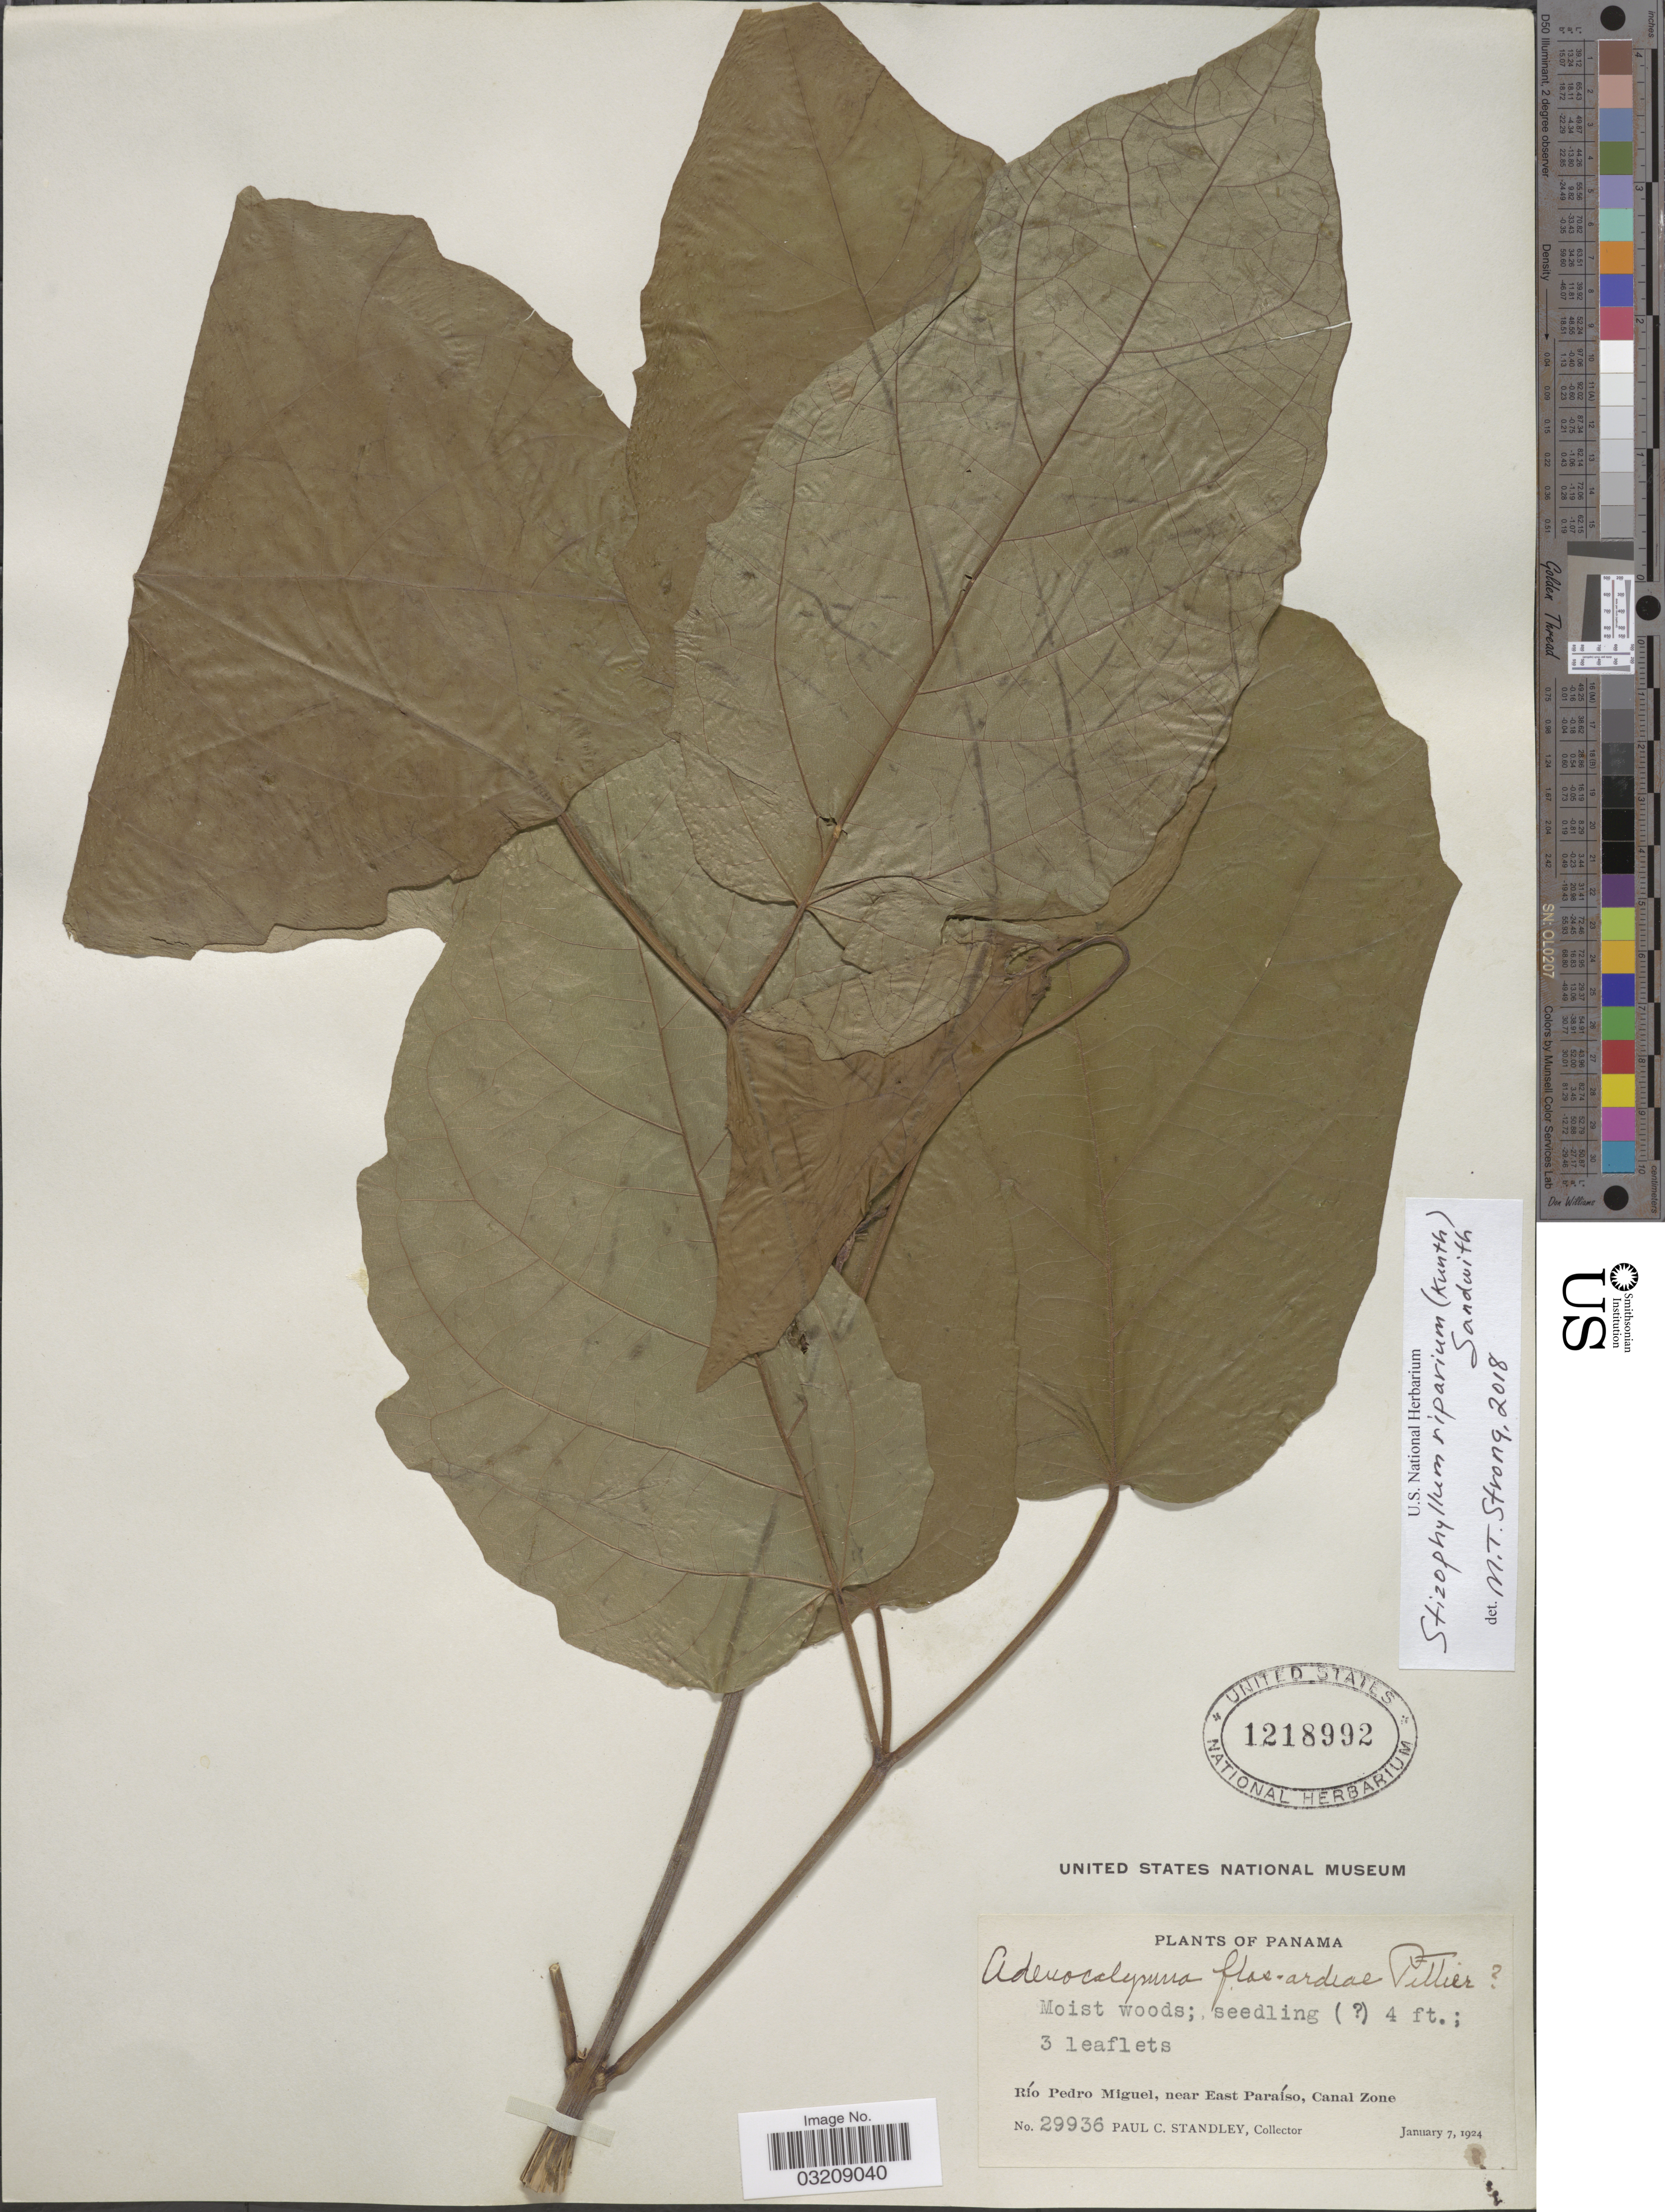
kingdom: Plantae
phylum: Tracheophyta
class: Magnoliopsida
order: Lamiales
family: Bignoniaceae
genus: Stizophyllum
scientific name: Stizophyllum riparium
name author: (Kunth) Sandwith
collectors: P. C. Standley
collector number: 29936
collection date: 1924-01-07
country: Panama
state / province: Colón / Panamá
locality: Río Pedro Miguel, near East Paraíso, Canal Zone.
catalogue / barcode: US 1218992